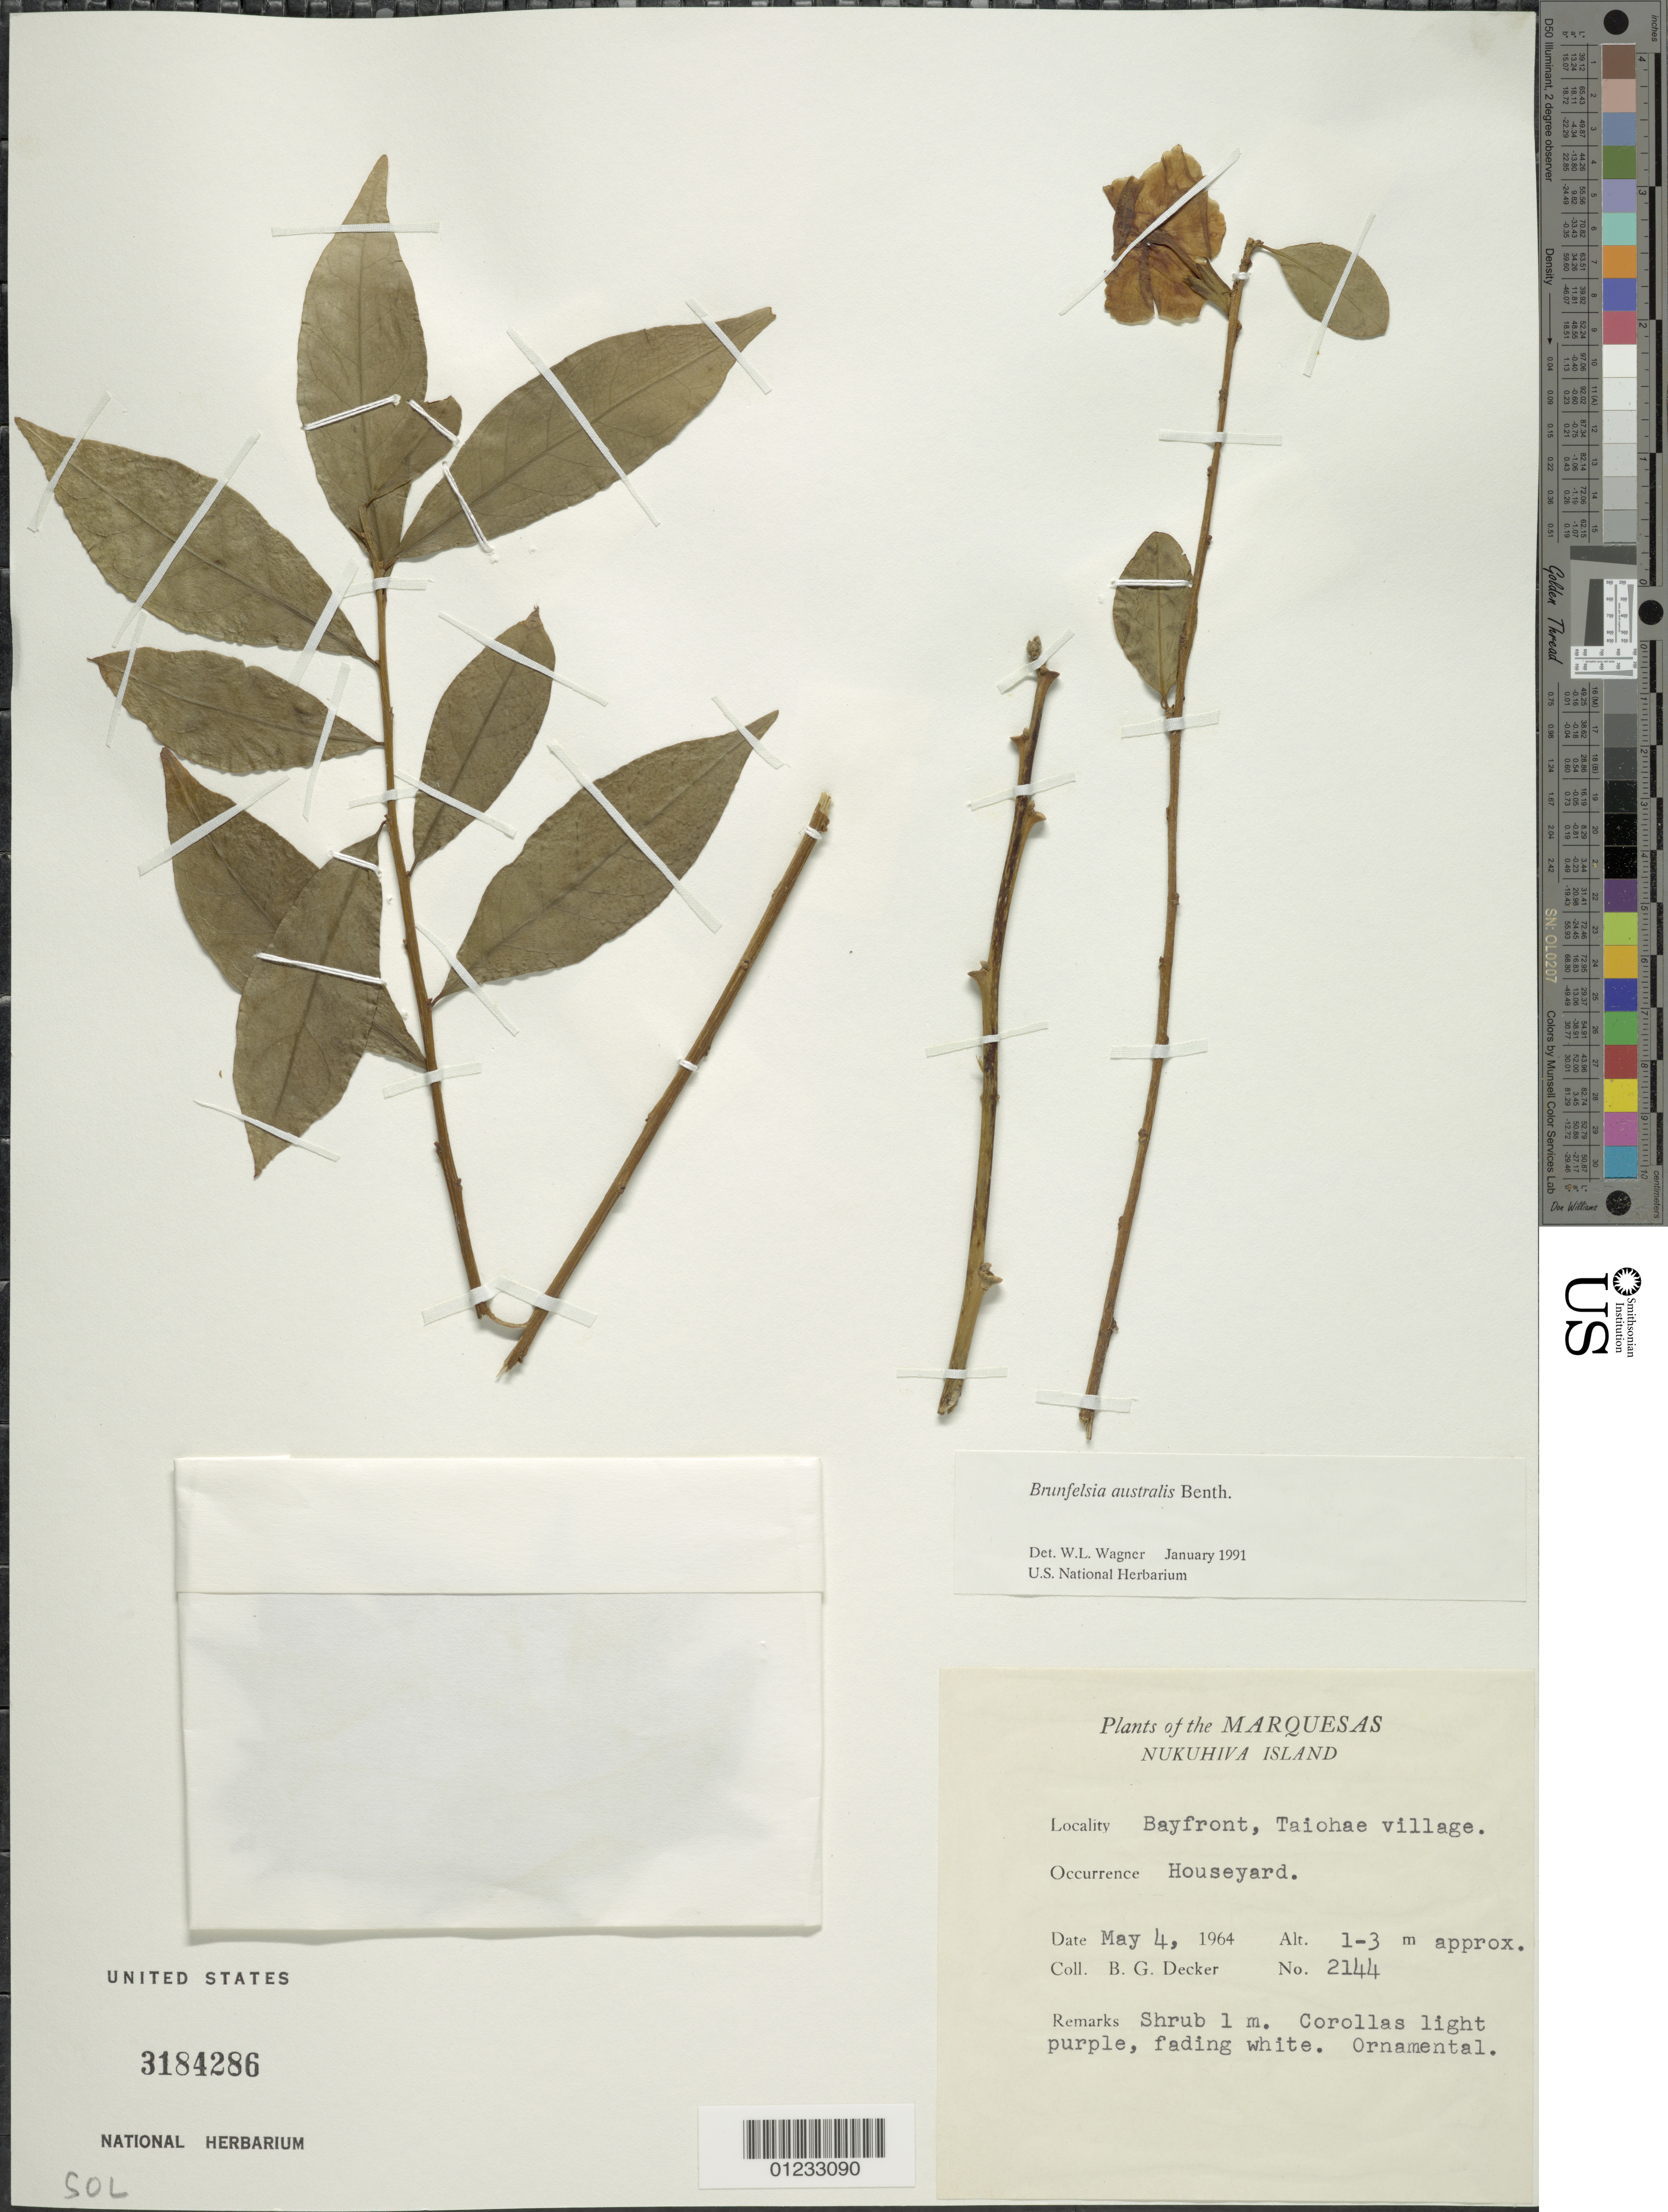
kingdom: Plantae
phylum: Tracheophyta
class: Magnoliopsida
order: Solanales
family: Solanaceae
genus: Brunfelsia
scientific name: Brunfelsia australis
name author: Benth.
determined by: Wagner, W. L., (BOT), Smithsonian Institution - National Museum of Natural History (UNITED STATES)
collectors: B. G. Decker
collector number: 2144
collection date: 1964-05-04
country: French Polynesia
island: Nuku Hiva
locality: Taiohae village, bayfront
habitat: Ornamental in houseyard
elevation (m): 1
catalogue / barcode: US 3184286